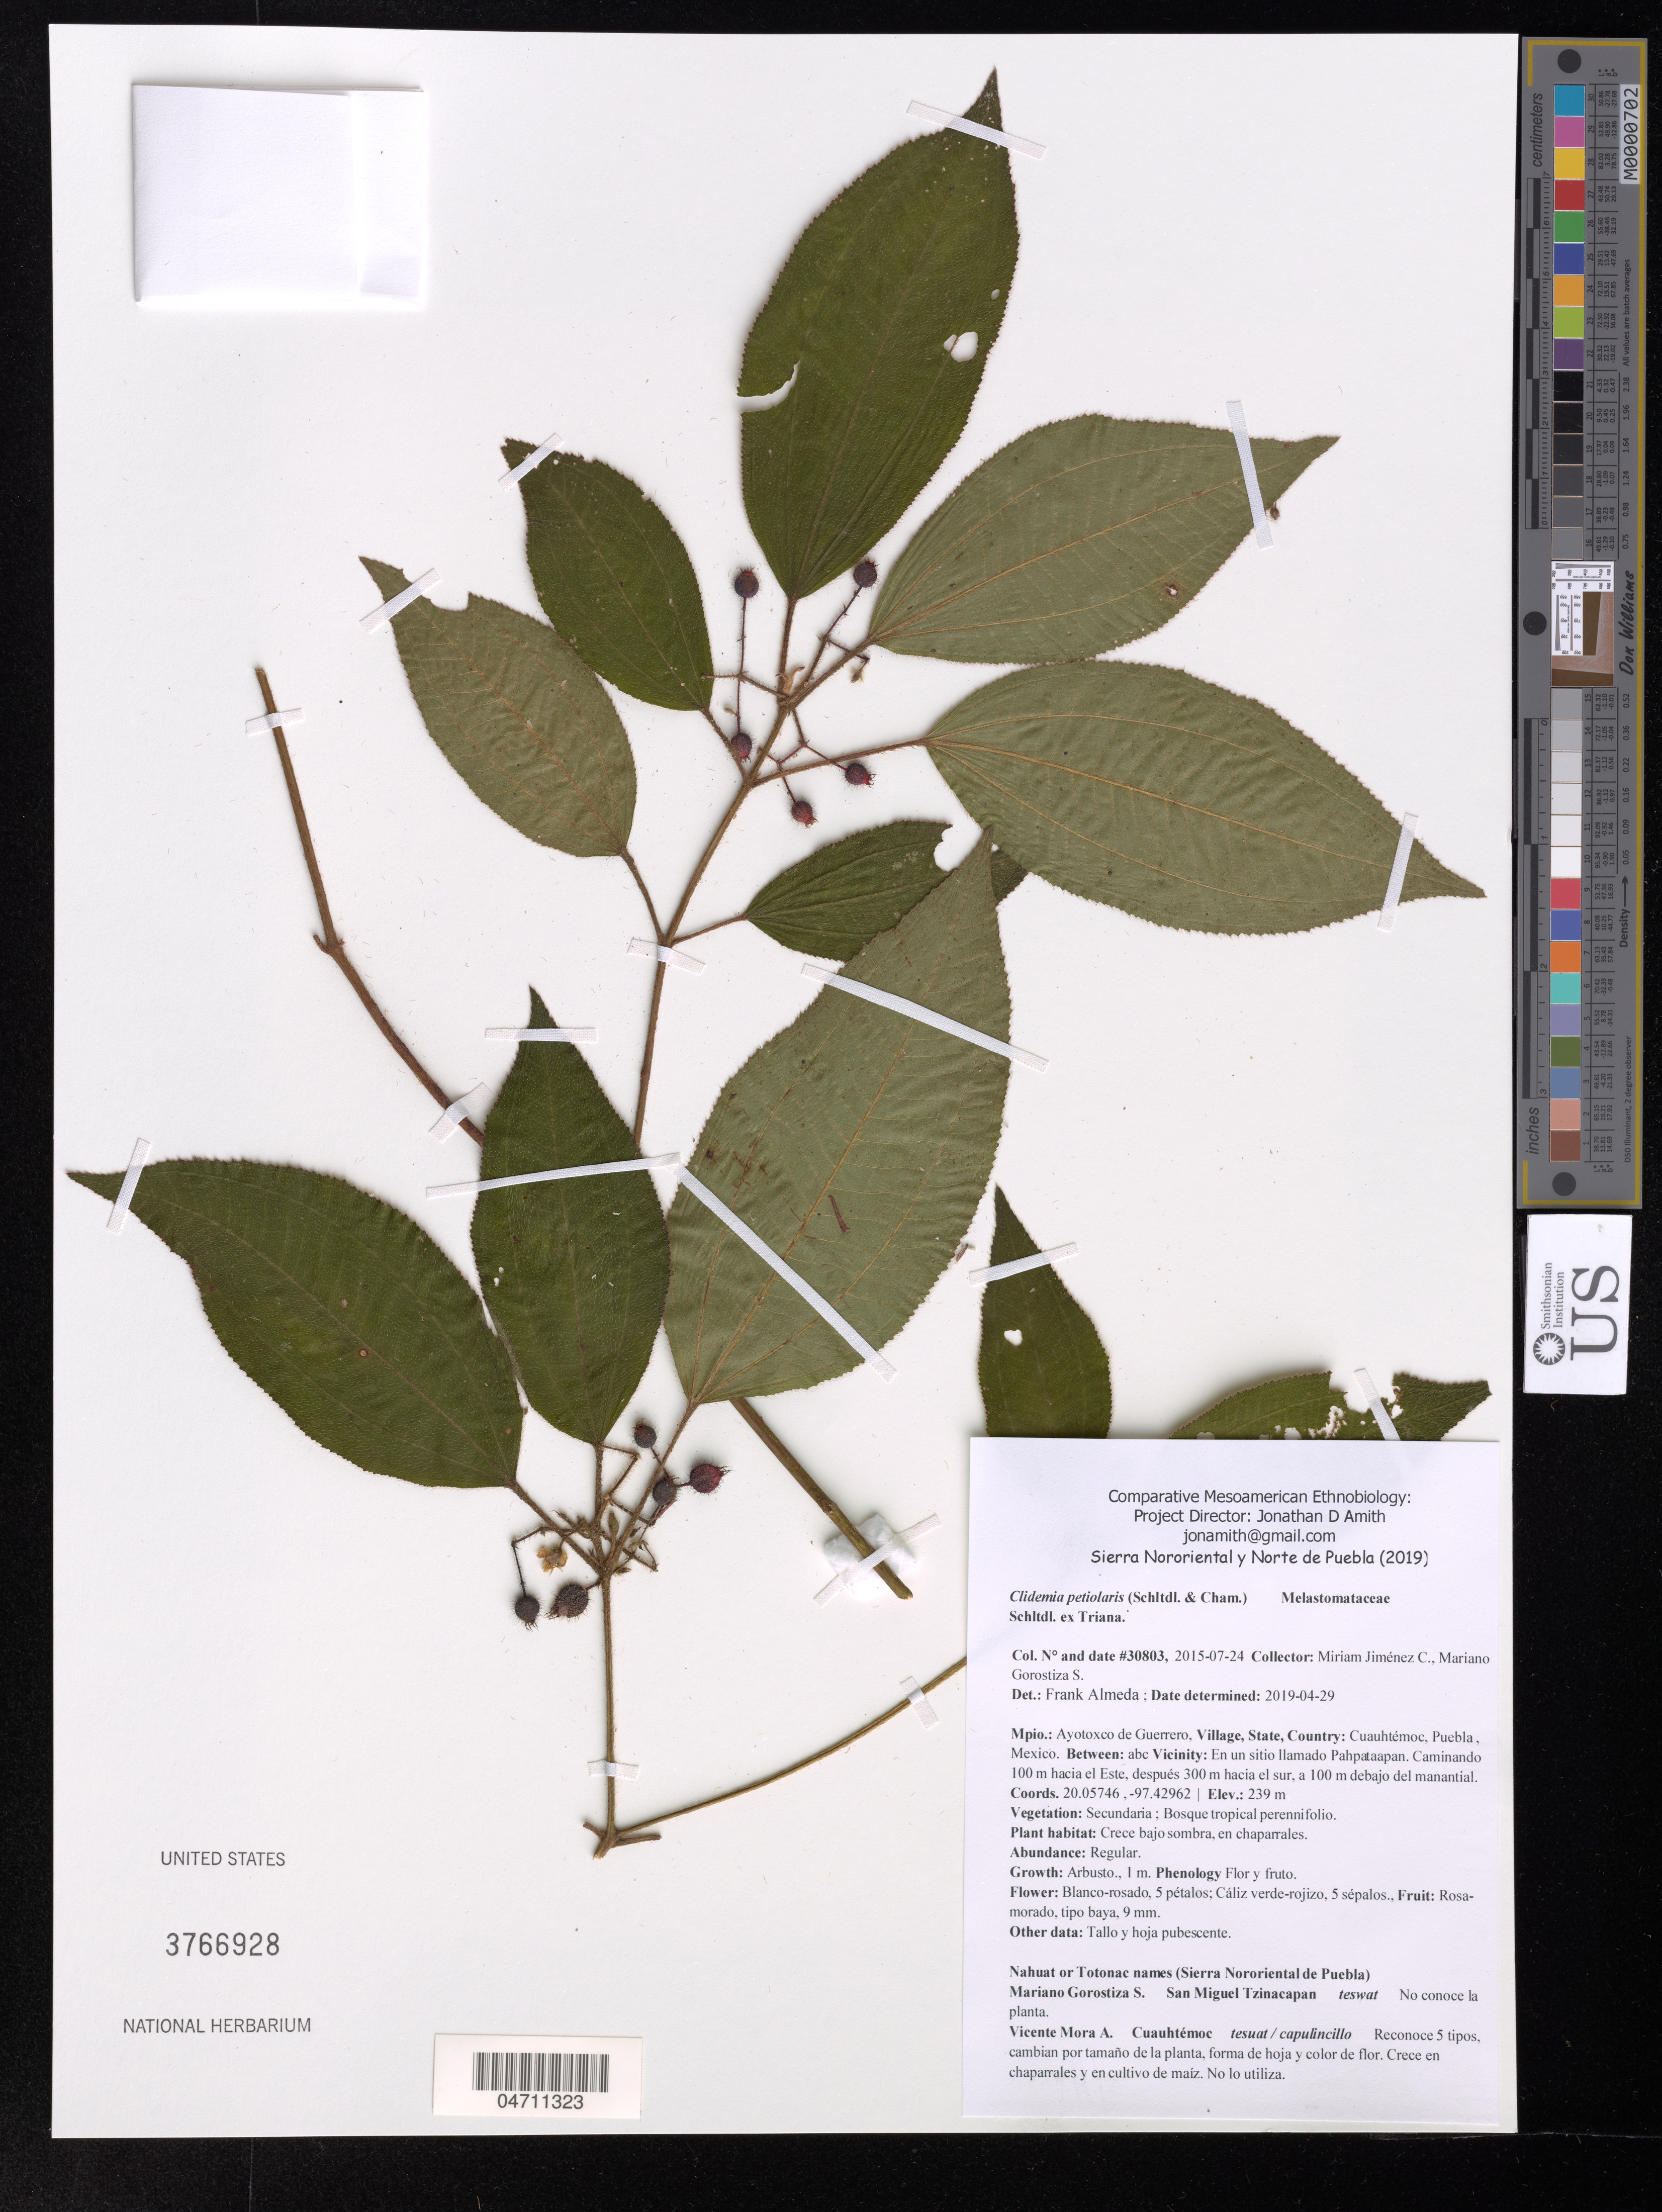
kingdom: Plantae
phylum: Tracheophyta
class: Magnoliopsida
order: Myrtales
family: Melastomataceae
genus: Clidemia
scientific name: Clidemia petiolaris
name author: (Schltdl. & Cham.) Schltdl. ex Triana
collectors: C. Mariano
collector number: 30803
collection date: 2015-07-24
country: Mexico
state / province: Puebla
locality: Mpio.: Ayotoxco de Guerrero, Village, State, Country: Cuauhtémoc, Vicinity: En un sitio llamado Pahpataapan, Caminando 100 hacia el Este, después 300 m hacia el sur, a 100 m debajo del manantial.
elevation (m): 239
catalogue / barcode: US 3766928